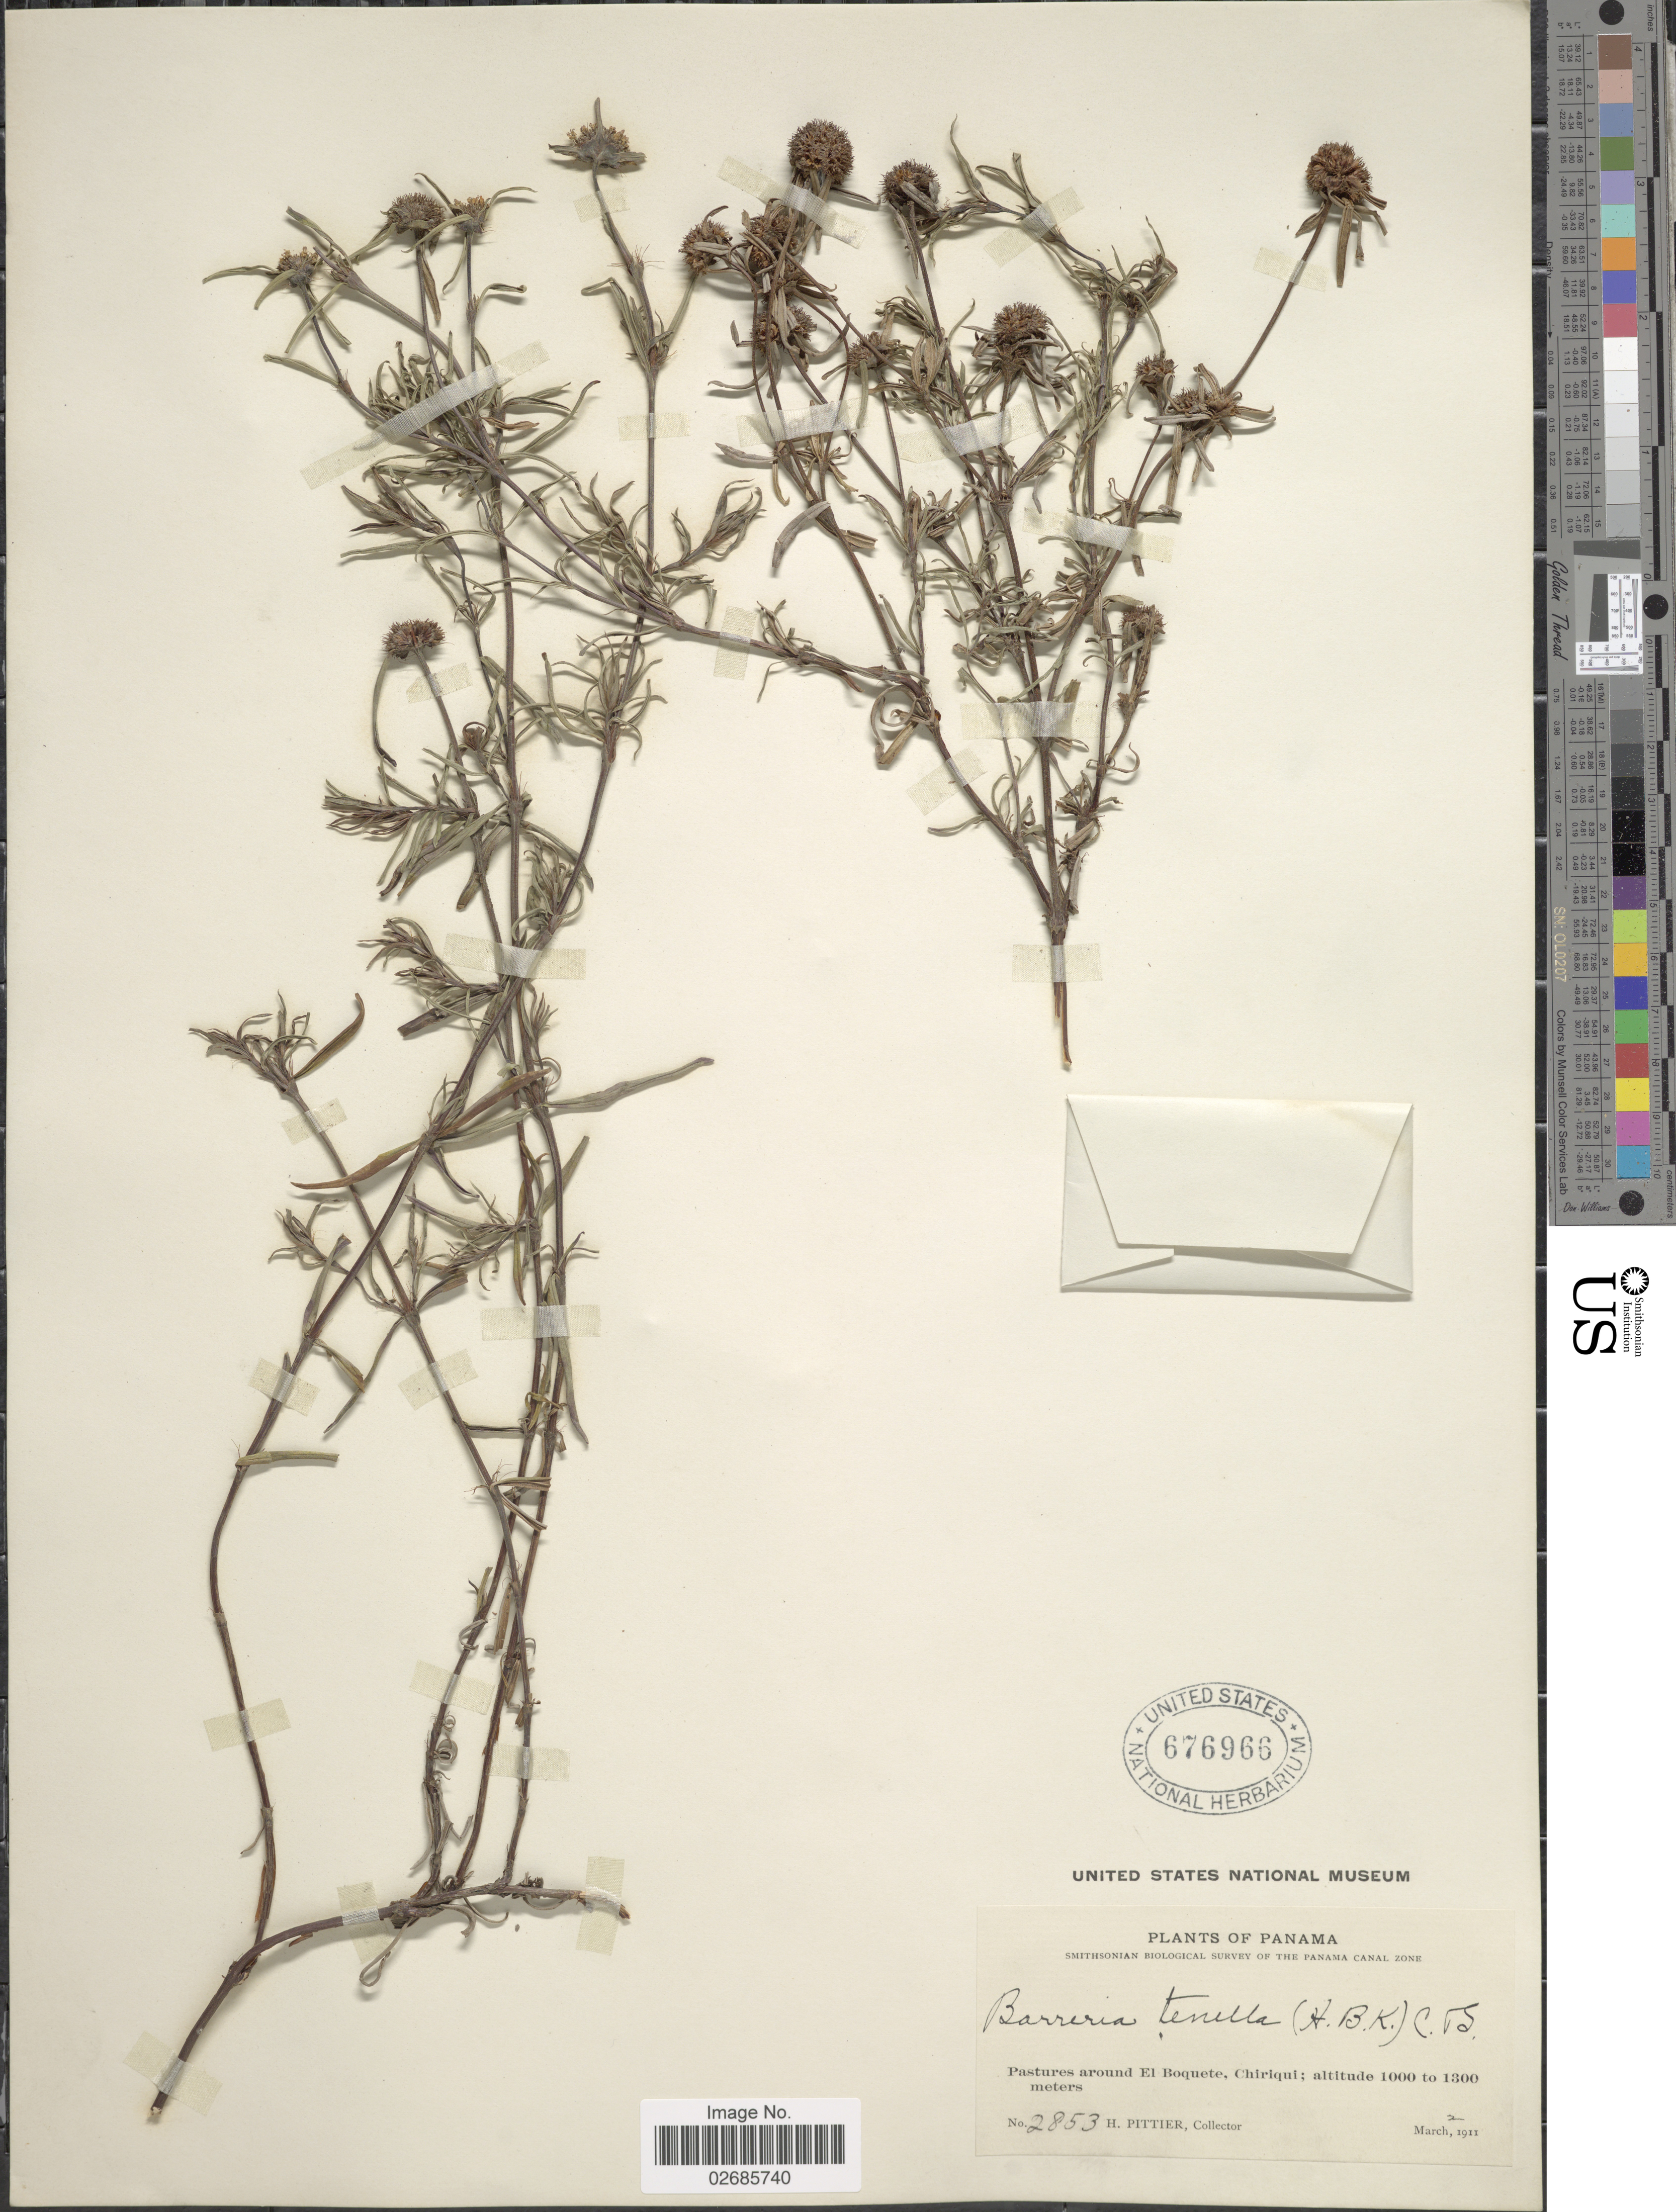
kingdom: Plantae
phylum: Tracheophyta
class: Magnoliopsida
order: Gentianales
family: Rubiaceae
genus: Borreria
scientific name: Borreria suaveolens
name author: G. Mey.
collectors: H. F. Pittier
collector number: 2853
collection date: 1911-03-02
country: Panama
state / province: Chiriqui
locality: Pastures around El Boquete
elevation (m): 1000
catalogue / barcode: US 676966